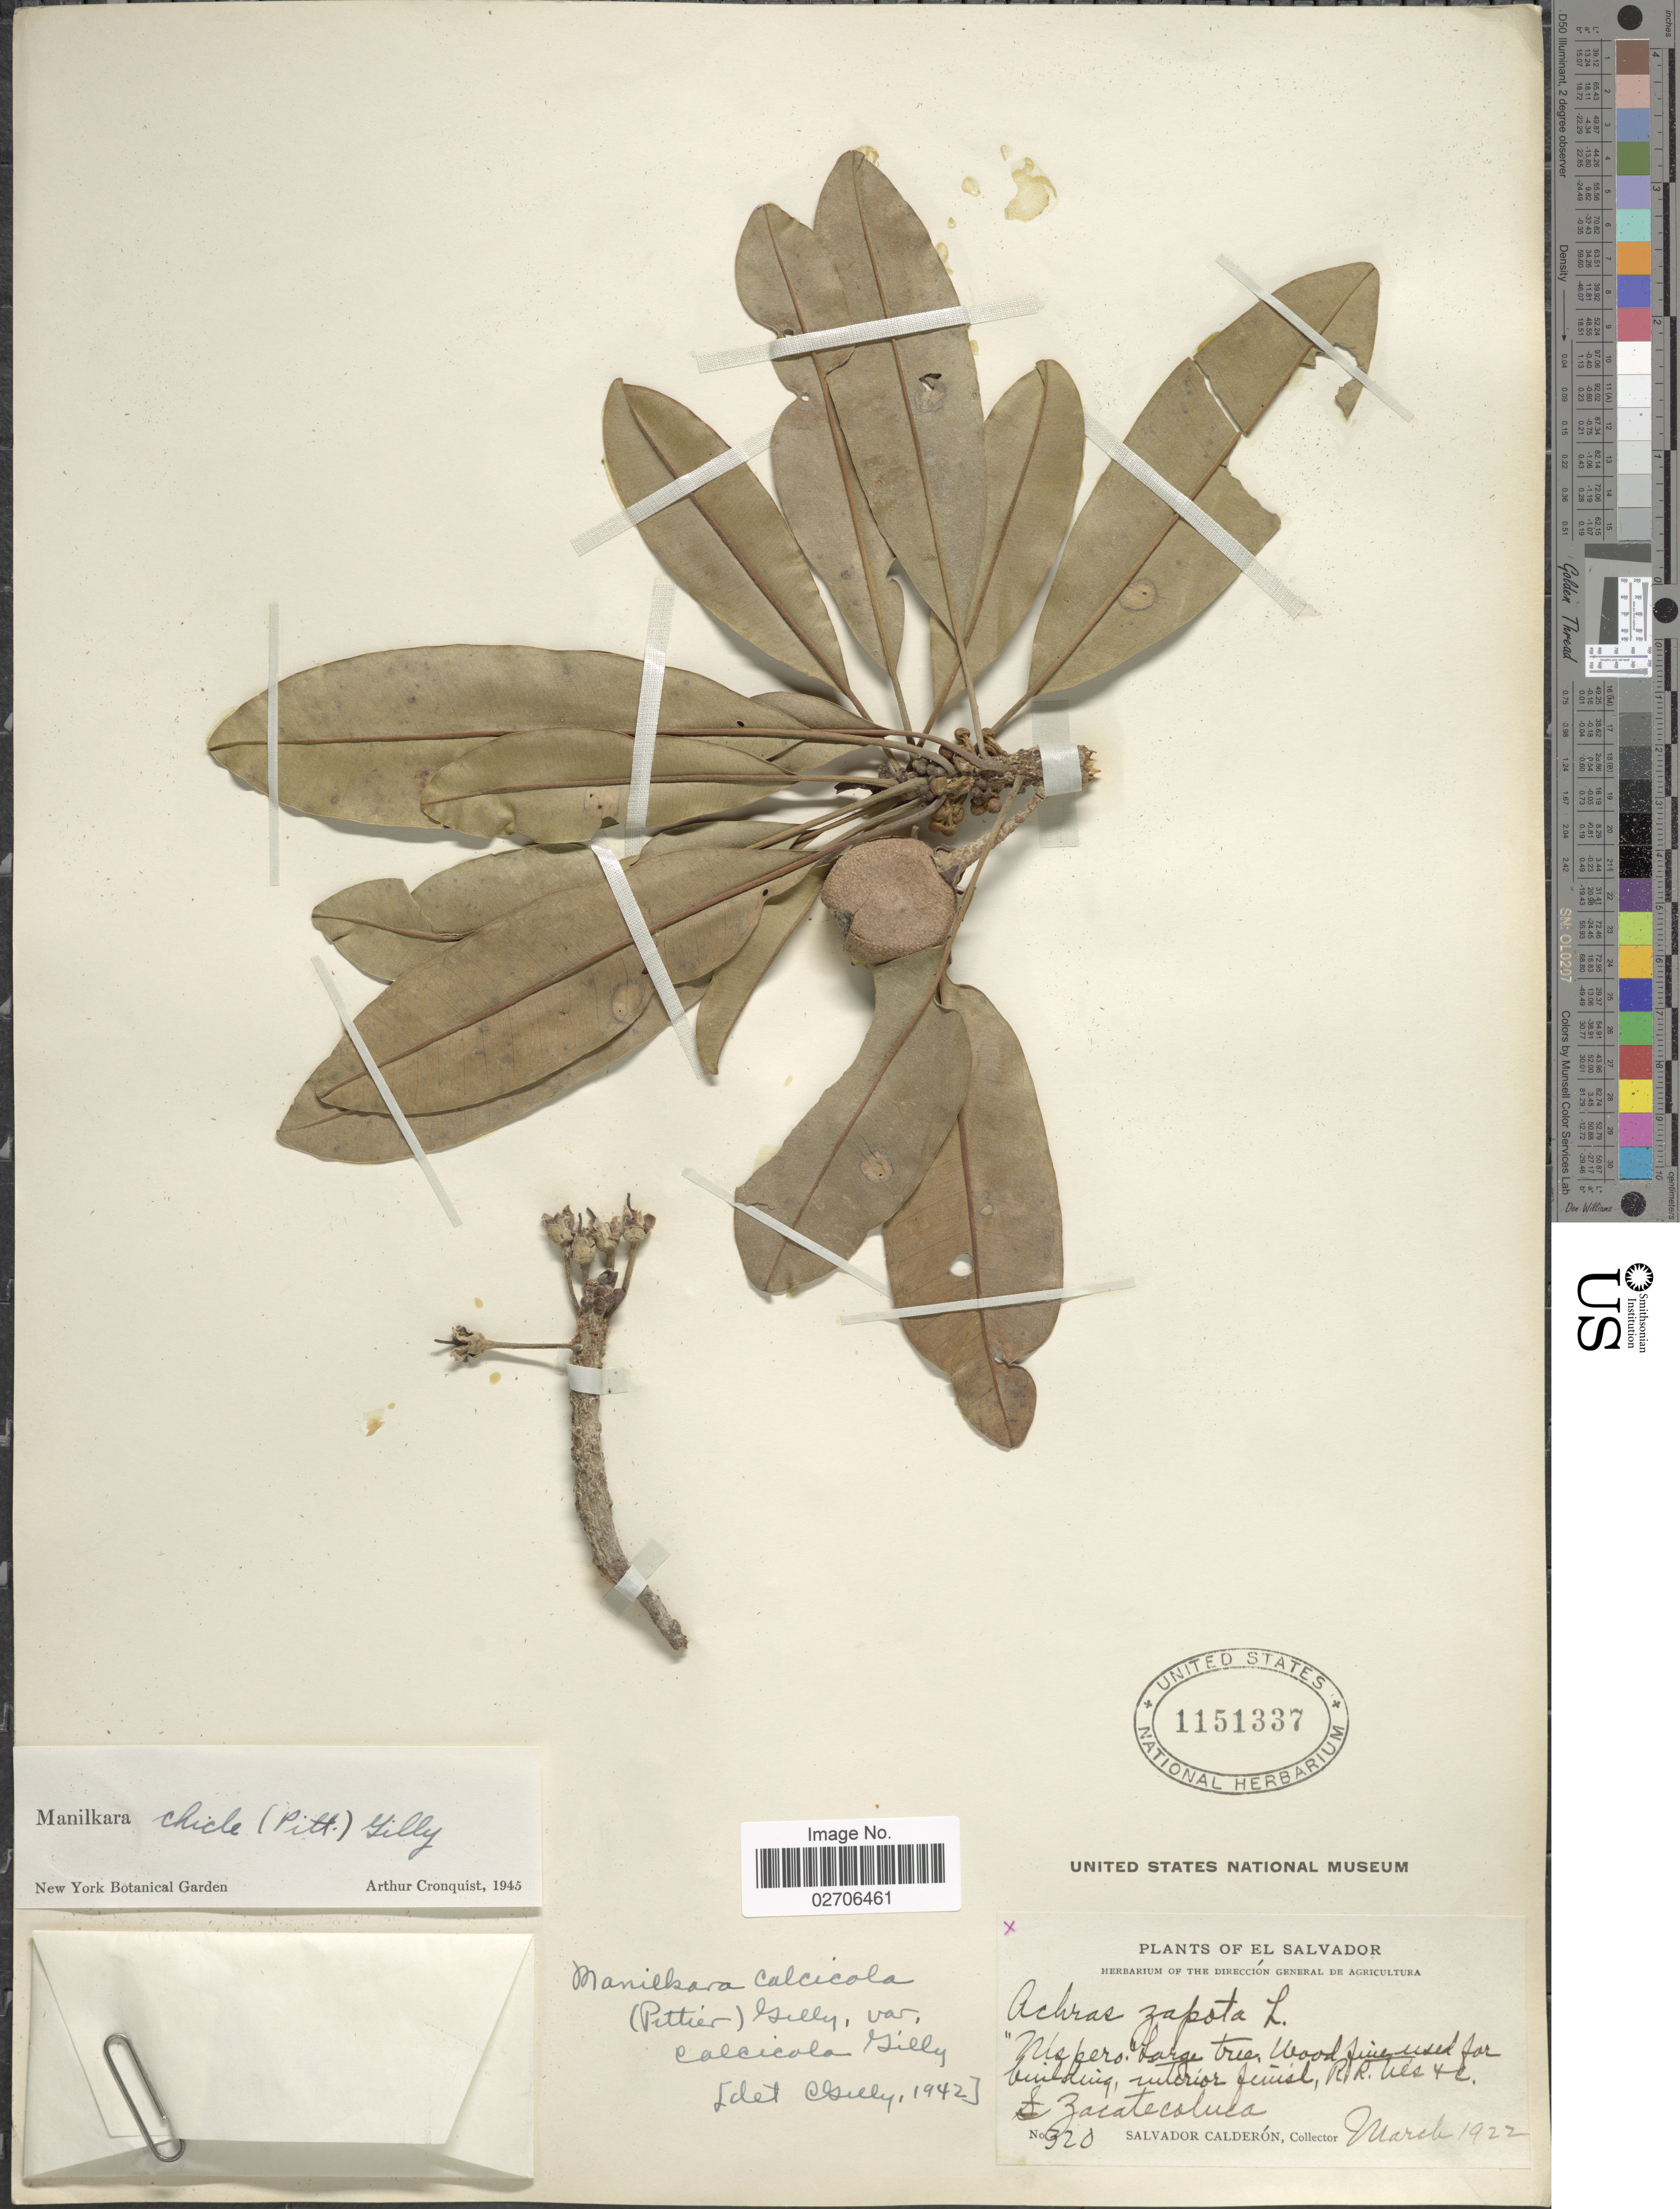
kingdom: Plantae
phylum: Tracheophyta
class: Magnoliopsida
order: Ericales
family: Sapotaceae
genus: Manilkara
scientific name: Manilkara chicle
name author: (Pittier) Gilly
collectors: S. Calderón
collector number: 320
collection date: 1922-03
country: El Salvador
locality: Zacatecoluca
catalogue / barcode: US 1151337